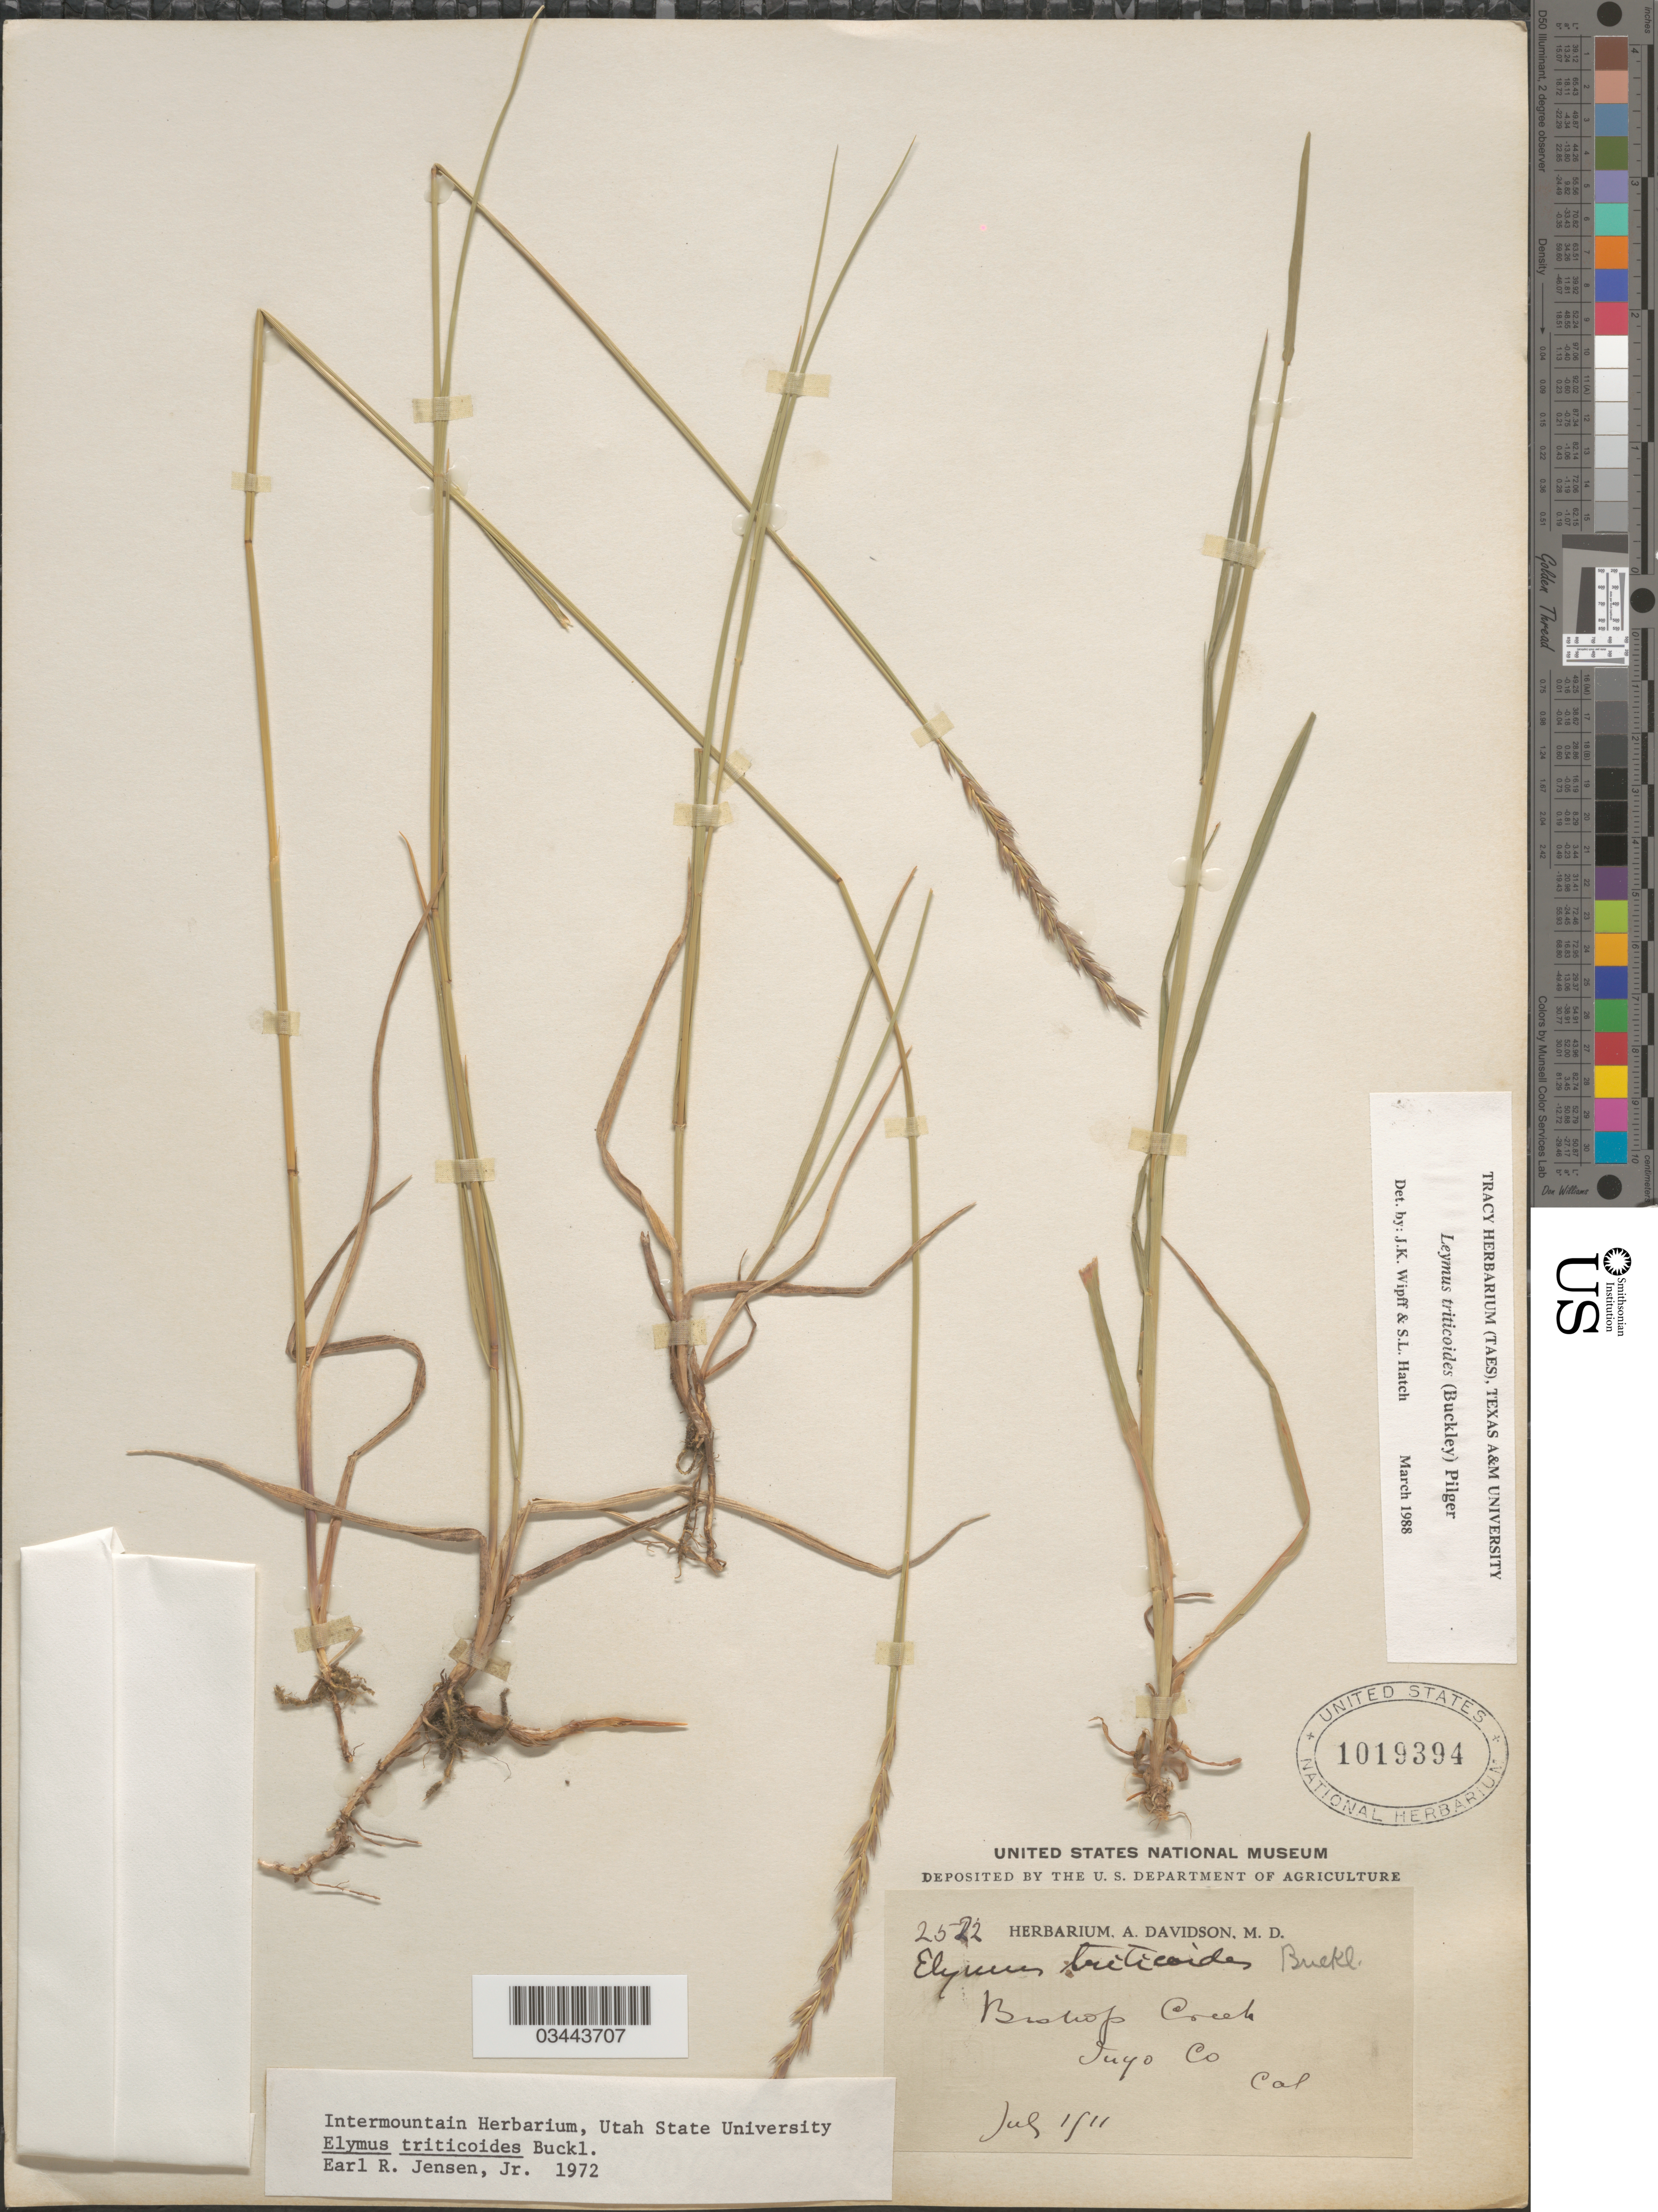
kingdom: Plantae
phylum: Tracheophyta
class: Liliopsida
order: Poales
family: Poaceae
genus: Leymus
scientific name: Leymus triticoides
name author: (Buckley) Pilg.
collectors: ex herb. A. Davidson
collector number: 2522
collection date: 1911-07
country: United States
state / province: California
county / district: Inyo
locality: Bishop Creek. Inyo Co.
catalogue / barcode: US 1019394